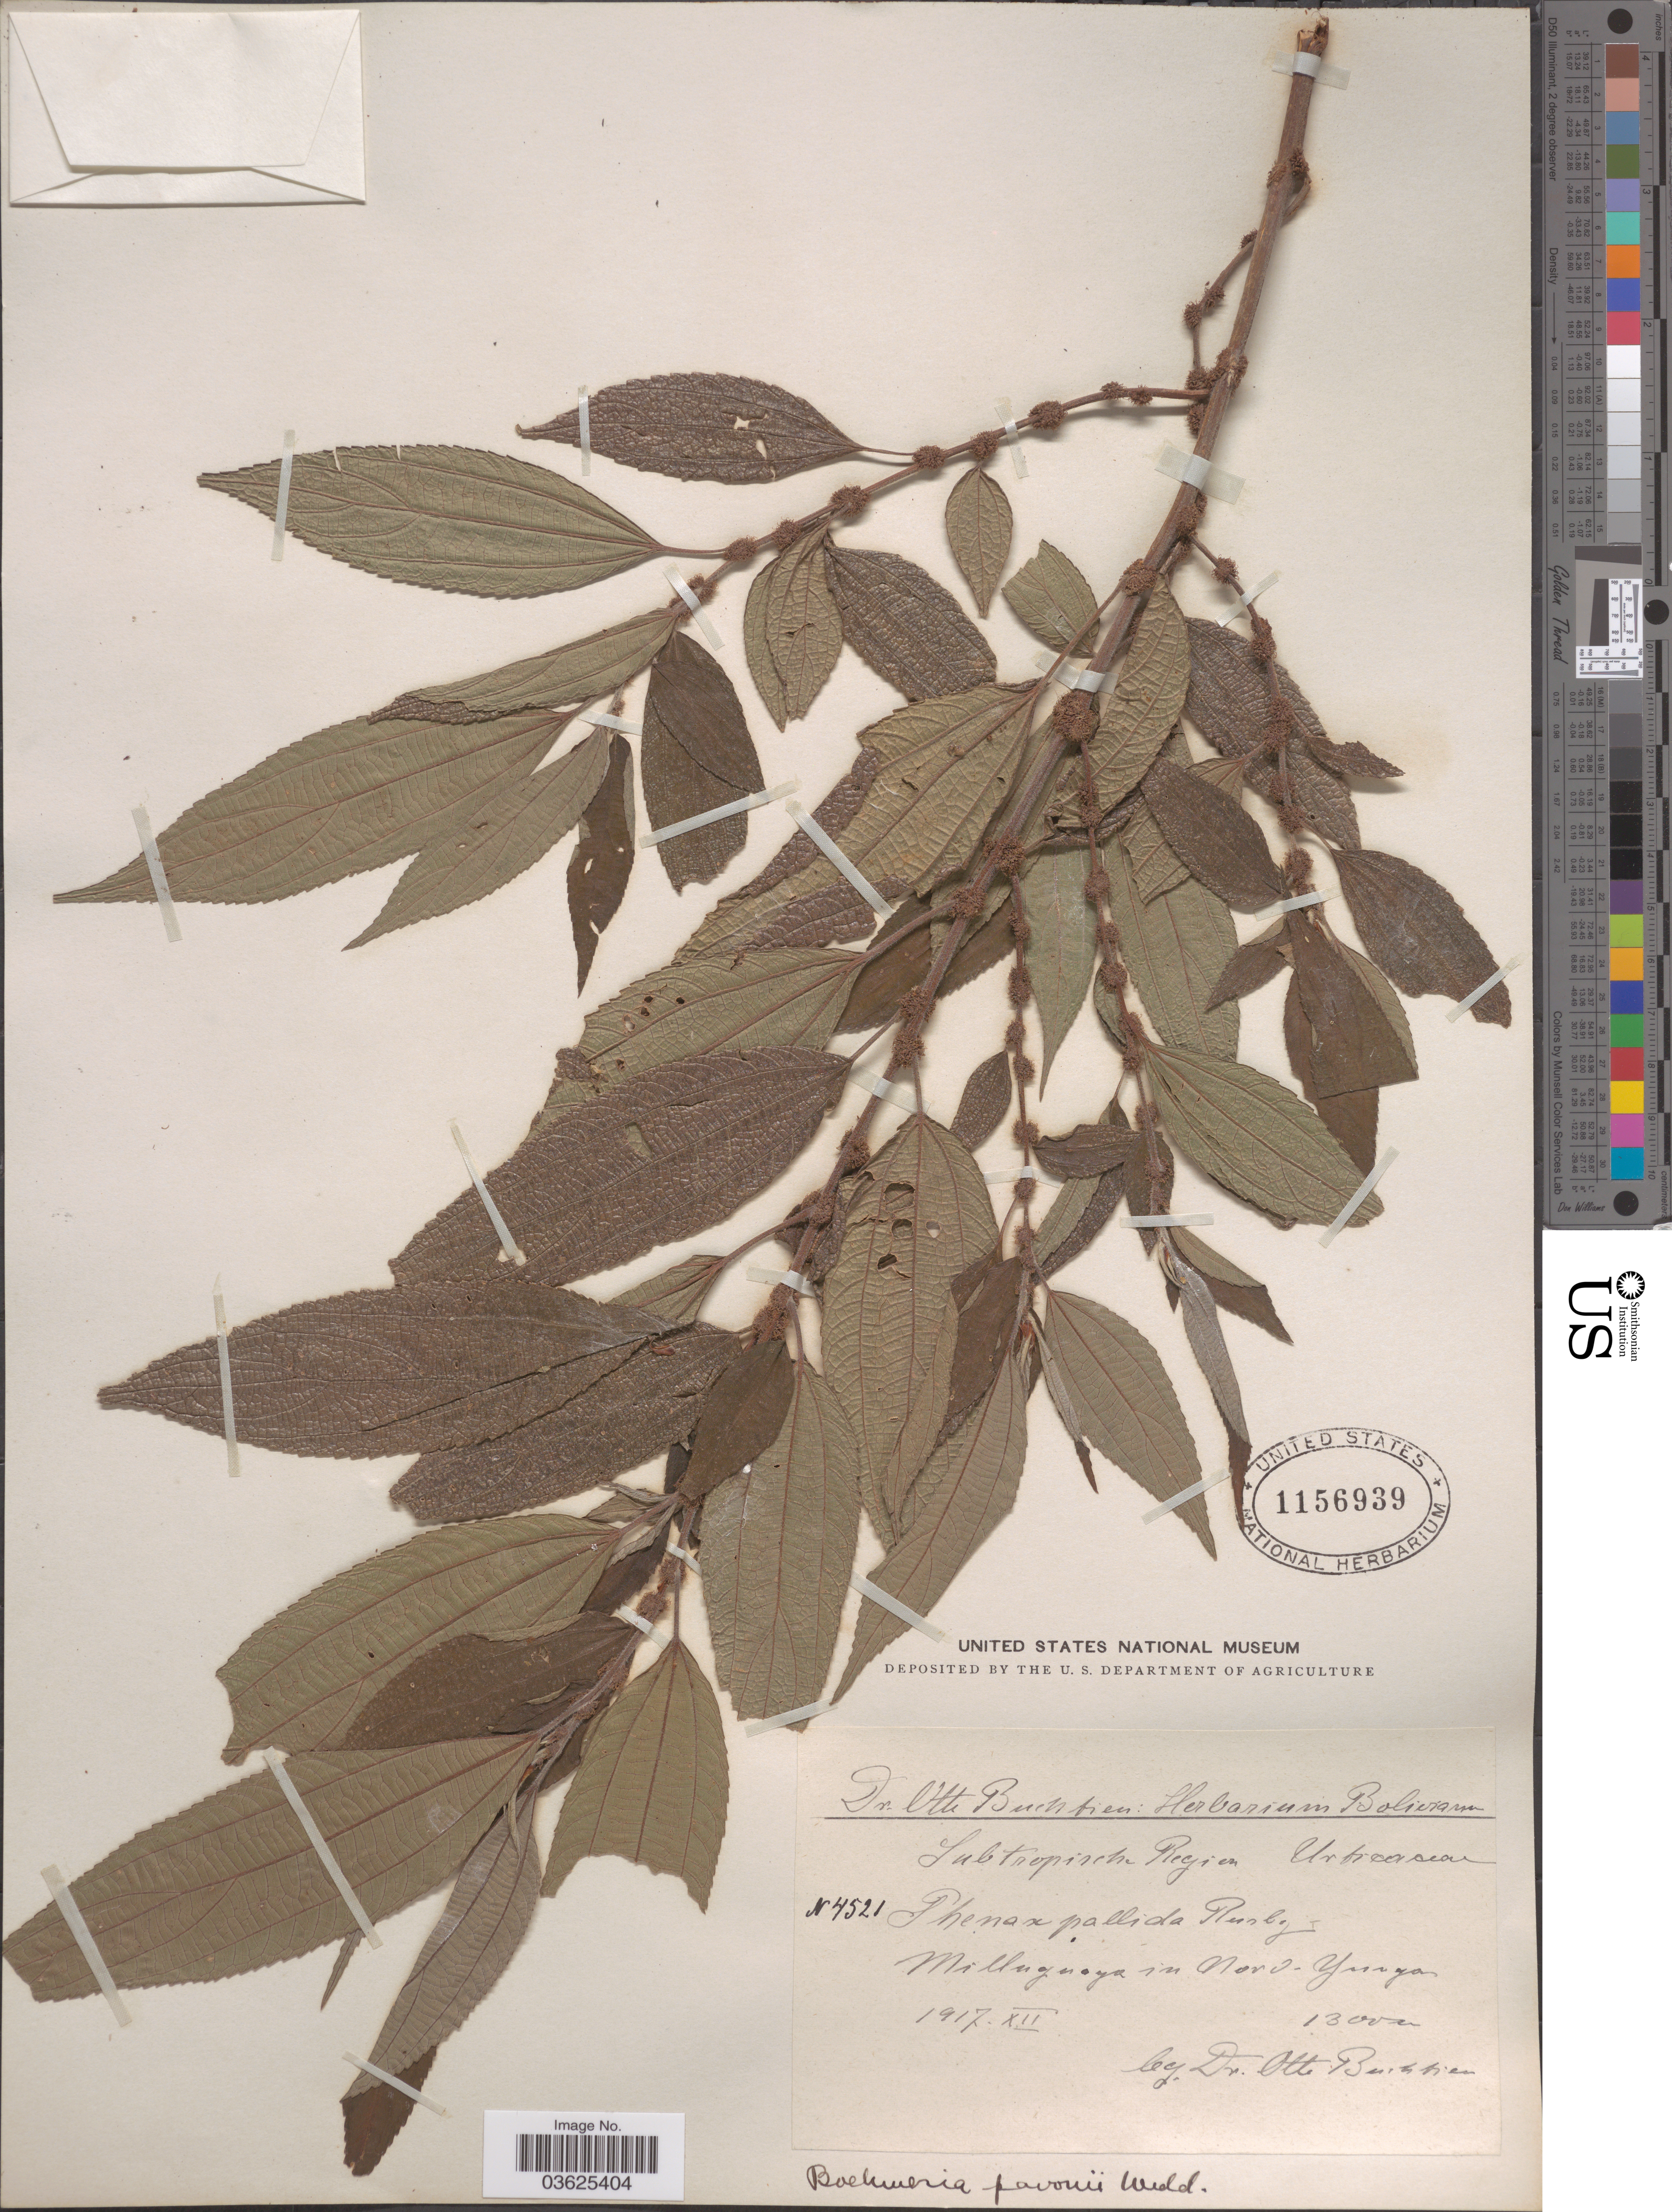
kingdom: Plantae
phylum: Tracheophyta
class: Magnoliopsida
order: Rosales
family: Urticaceae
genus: Boehmeria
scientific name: Boehmeria pavonii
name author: Wedd.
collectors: O. Buchtien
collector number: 4521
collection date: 1917-12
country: Bolivia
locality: Subtropische Region. Milluguaya in Nord-Yungas.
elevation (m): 1300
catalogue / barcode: US 1156939